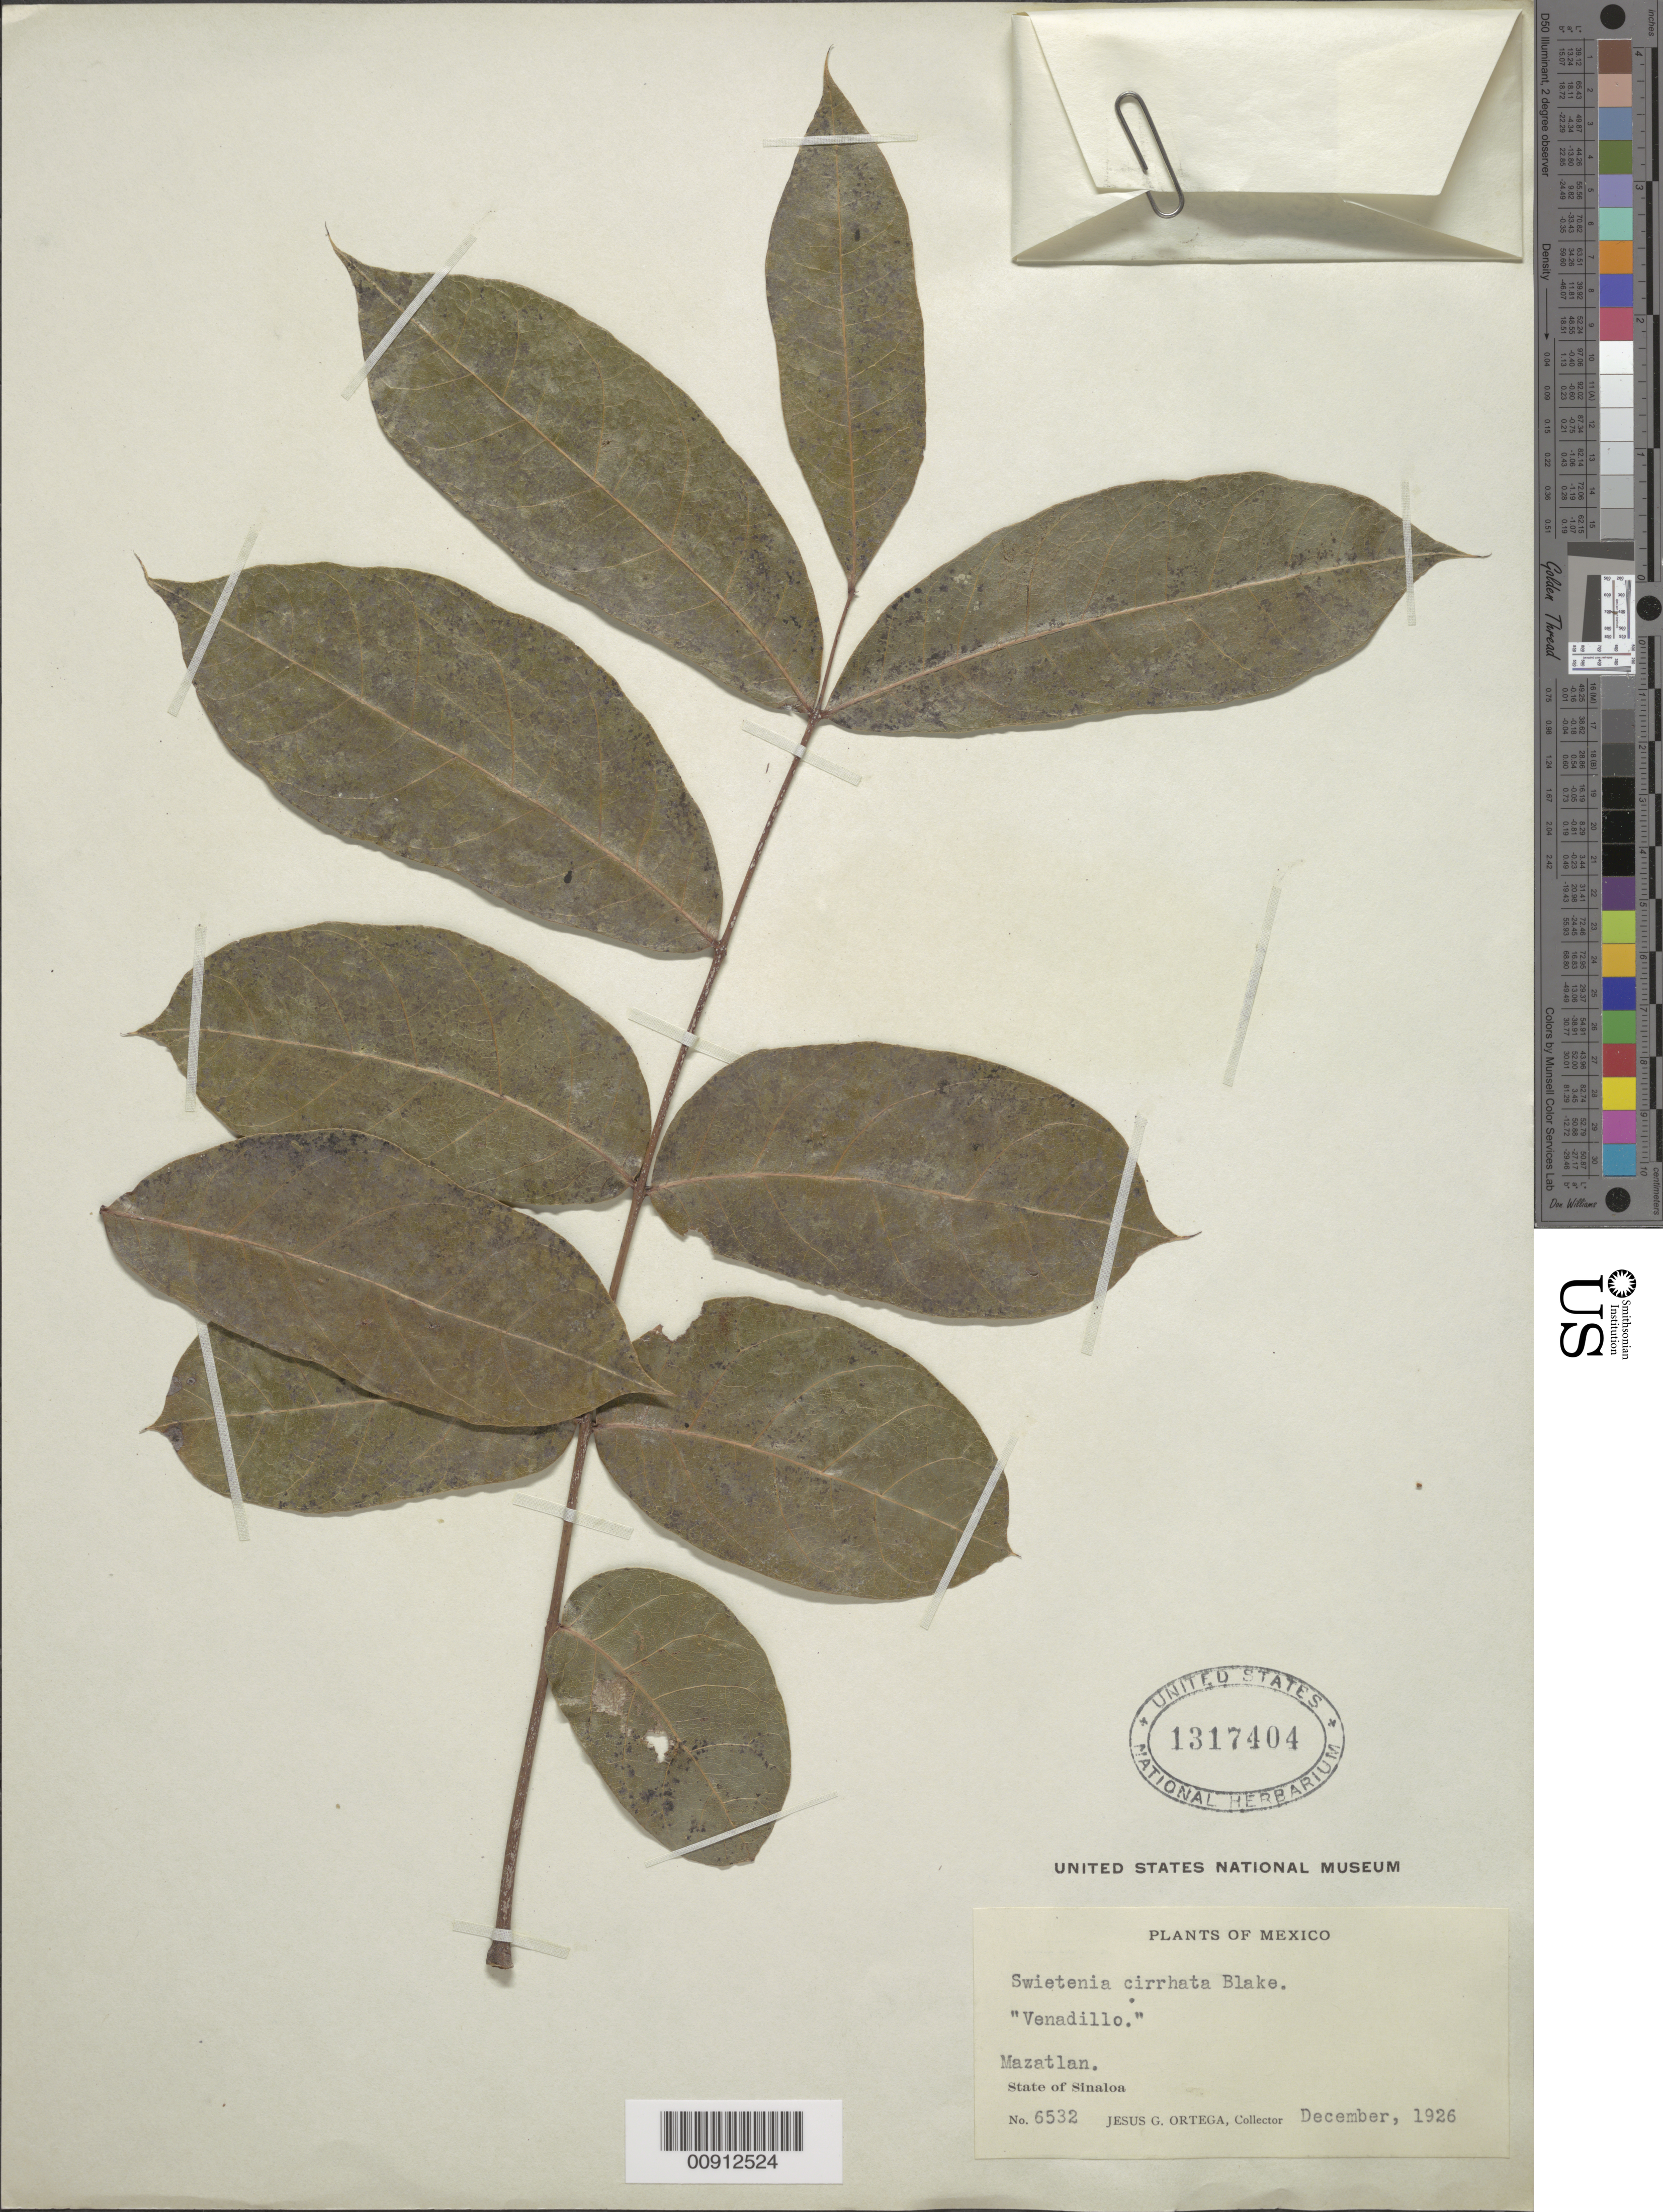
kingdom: Plantae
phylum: Tracheophyta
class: Magnoliopsida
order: Sapindales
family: Meliaceae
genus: Swietenia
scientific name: Swietenia cirrhata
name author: S.F. Blake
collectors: J. Ortega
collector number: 6532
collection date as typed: Dec 1926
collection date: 1926-12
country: Mexico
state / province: Sinaloa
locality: Mazatlan, State of Sinaloa.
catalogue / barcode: US 1317404